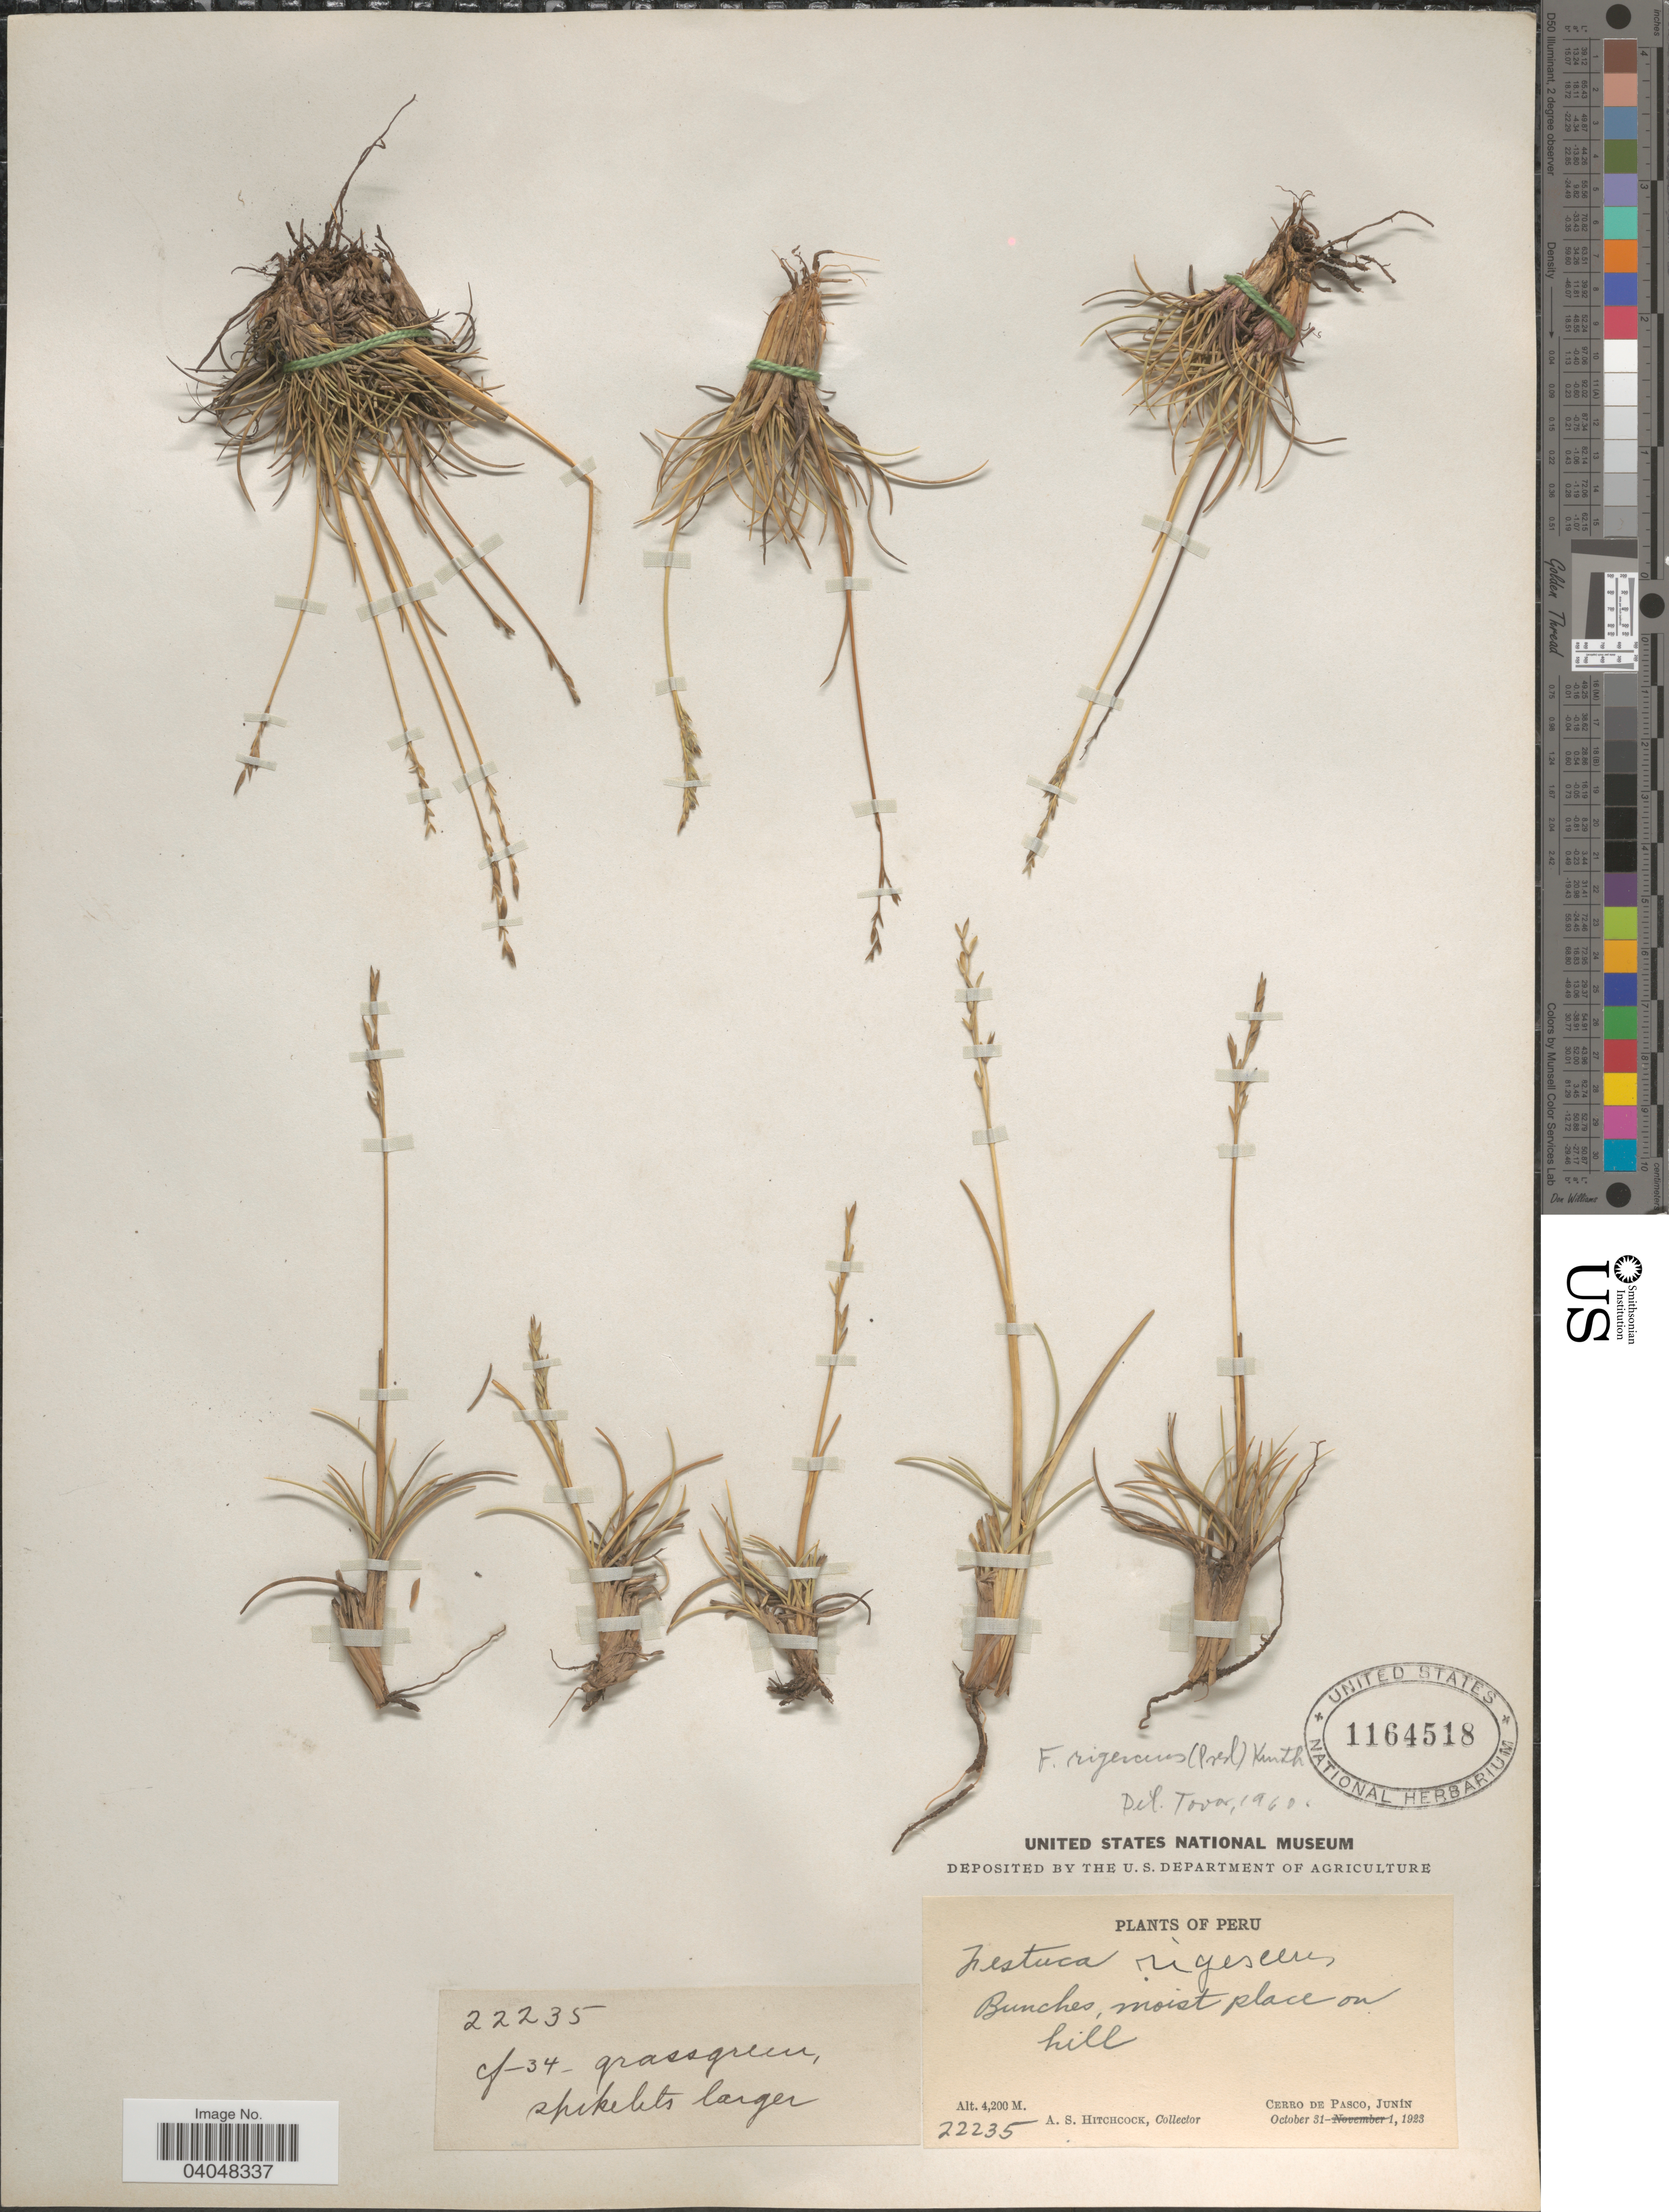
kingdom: Plantae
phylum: Tracheophyta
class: Liliopsida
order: Poales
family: Poaceae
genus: Festuca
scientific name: Festuca rigescens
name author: (J. Presl) Kunth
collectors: A. S. Hitchcock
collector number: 22235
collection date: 1923-10-31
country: Peru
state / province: Junín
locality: Cerro de Pasco.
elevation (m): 4200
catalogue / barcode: US 1164518